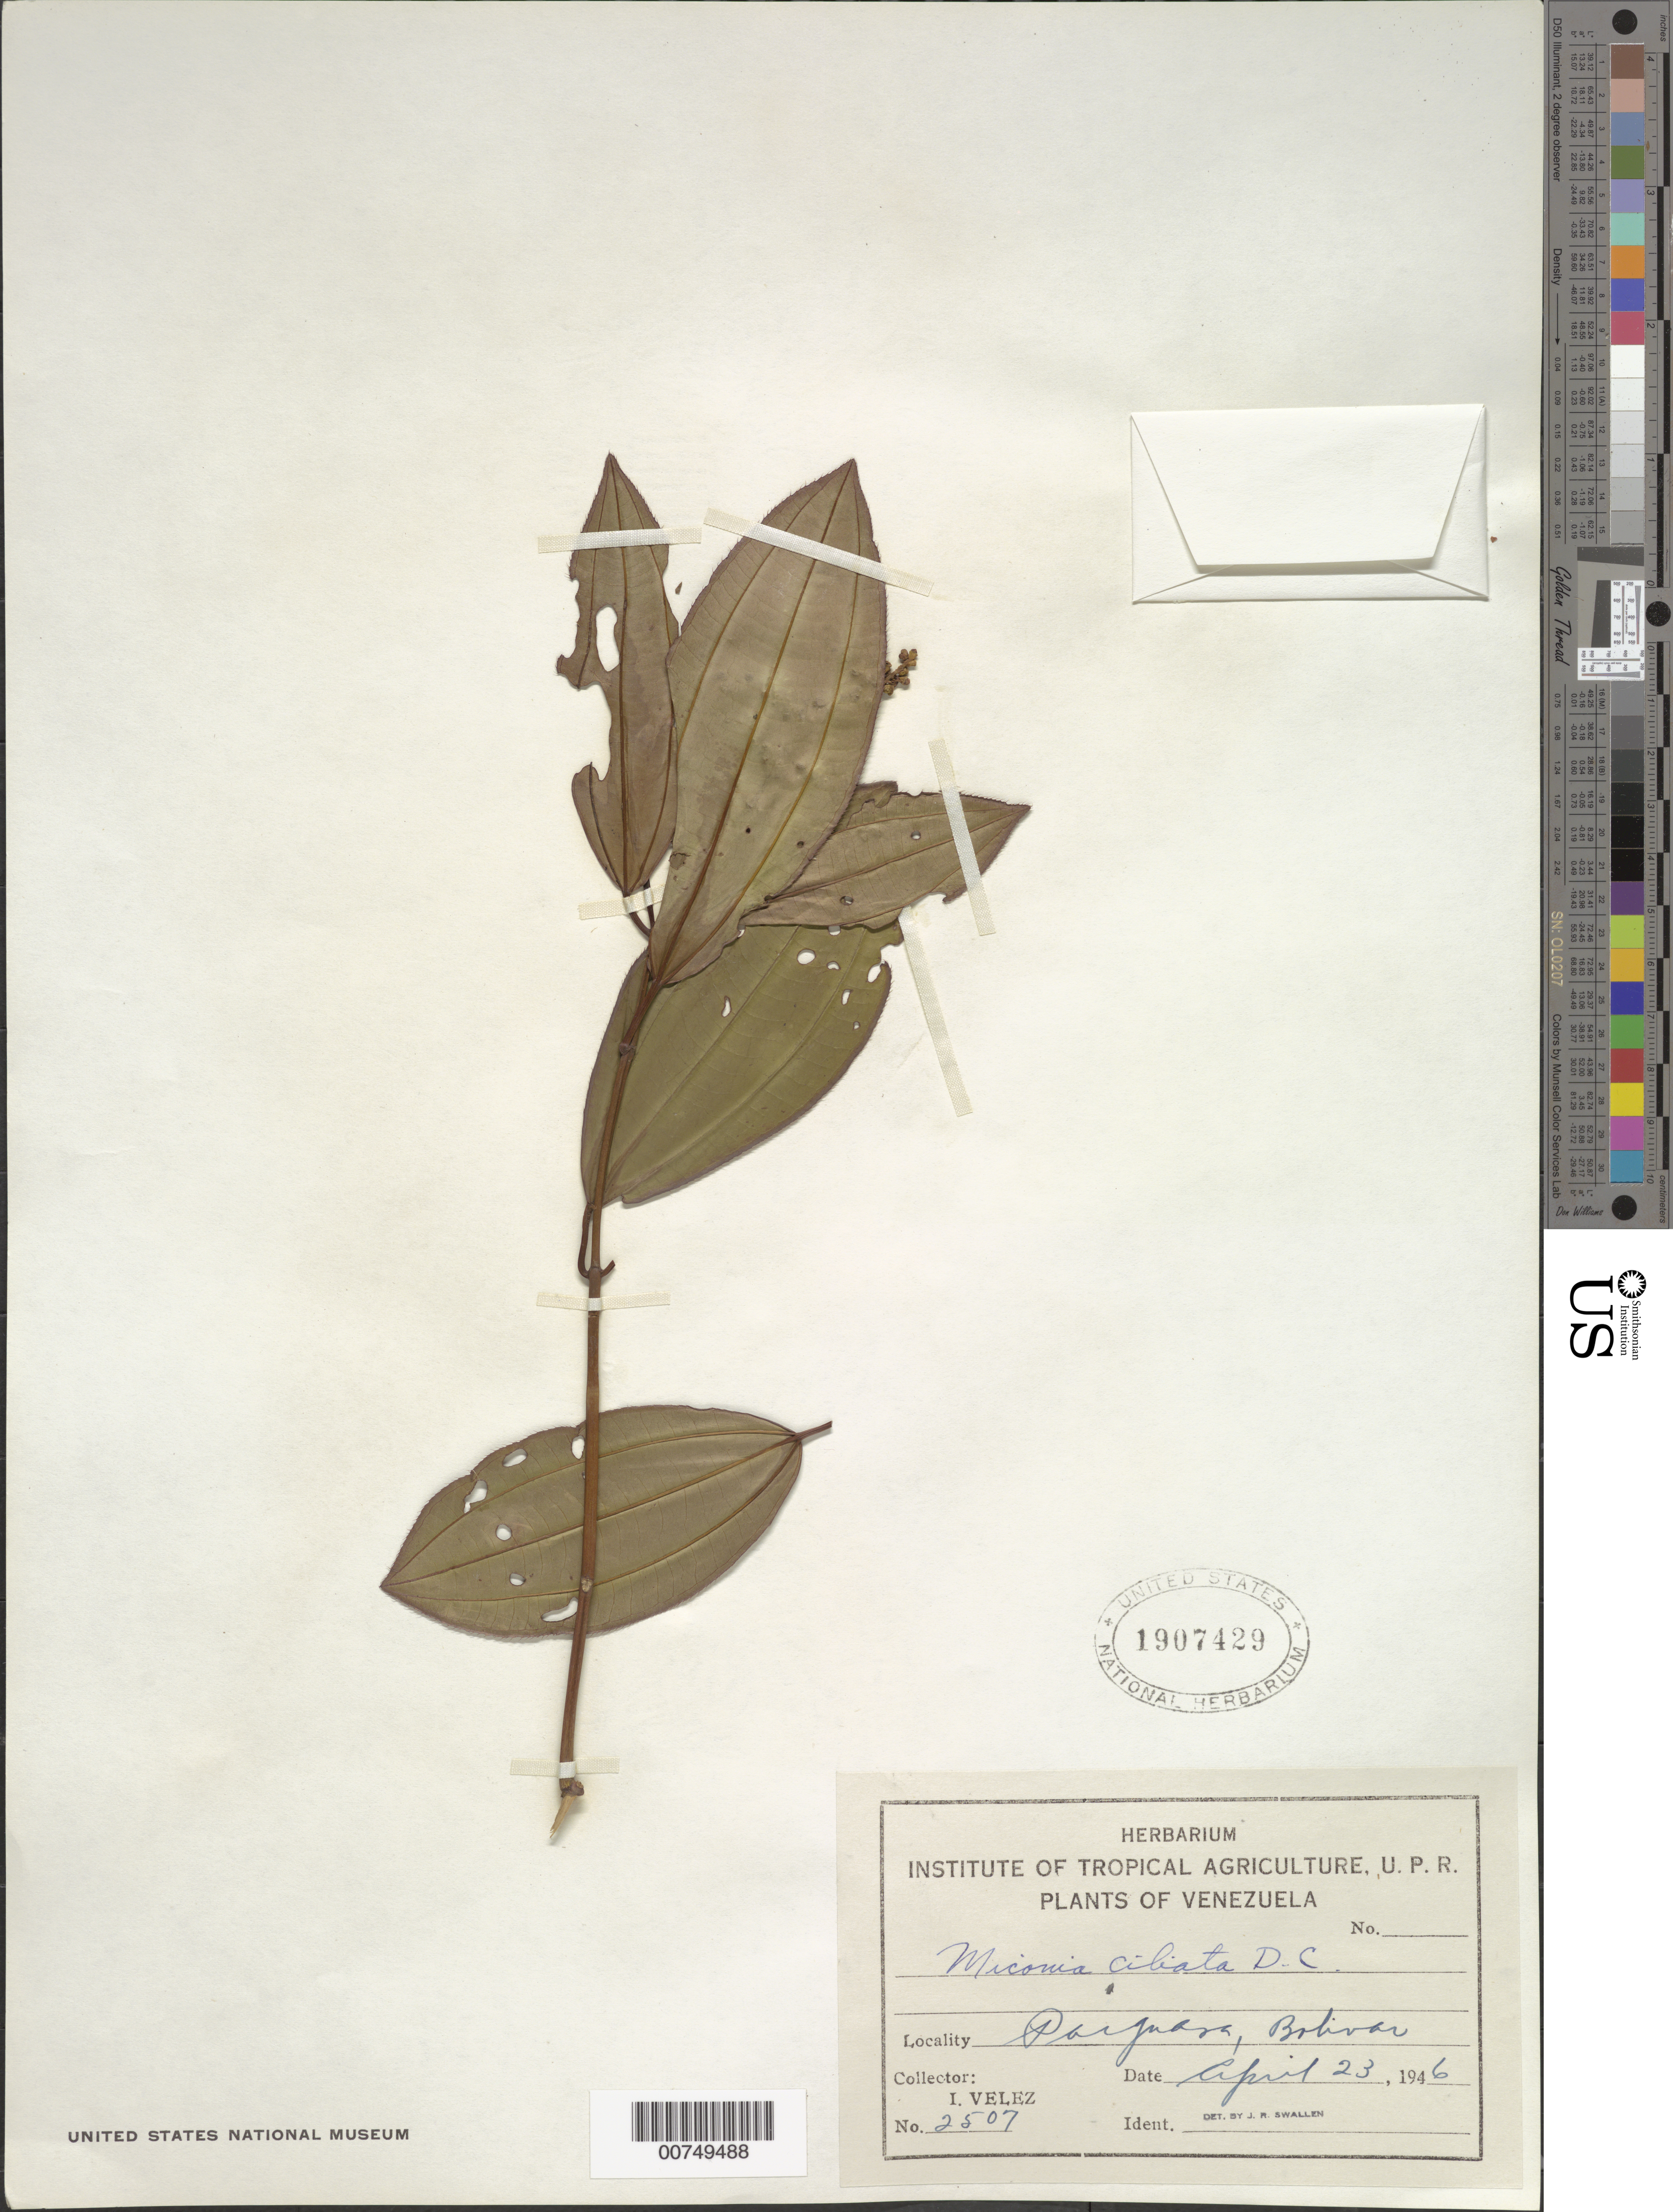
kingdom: Plantae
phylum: Tracheophyta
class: Magnoliopsida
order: Myrtales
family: Melastomataceae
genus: Miconia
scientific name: Miconia ciliata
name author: (Rich.) DC.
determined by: Swallen, Jason R.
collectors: I. Velez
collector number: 2507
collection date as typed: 23-Apr-46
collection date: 1946-04-23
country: Venezuela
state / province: Bolívar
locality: Parguasa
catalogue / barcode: US 1907429